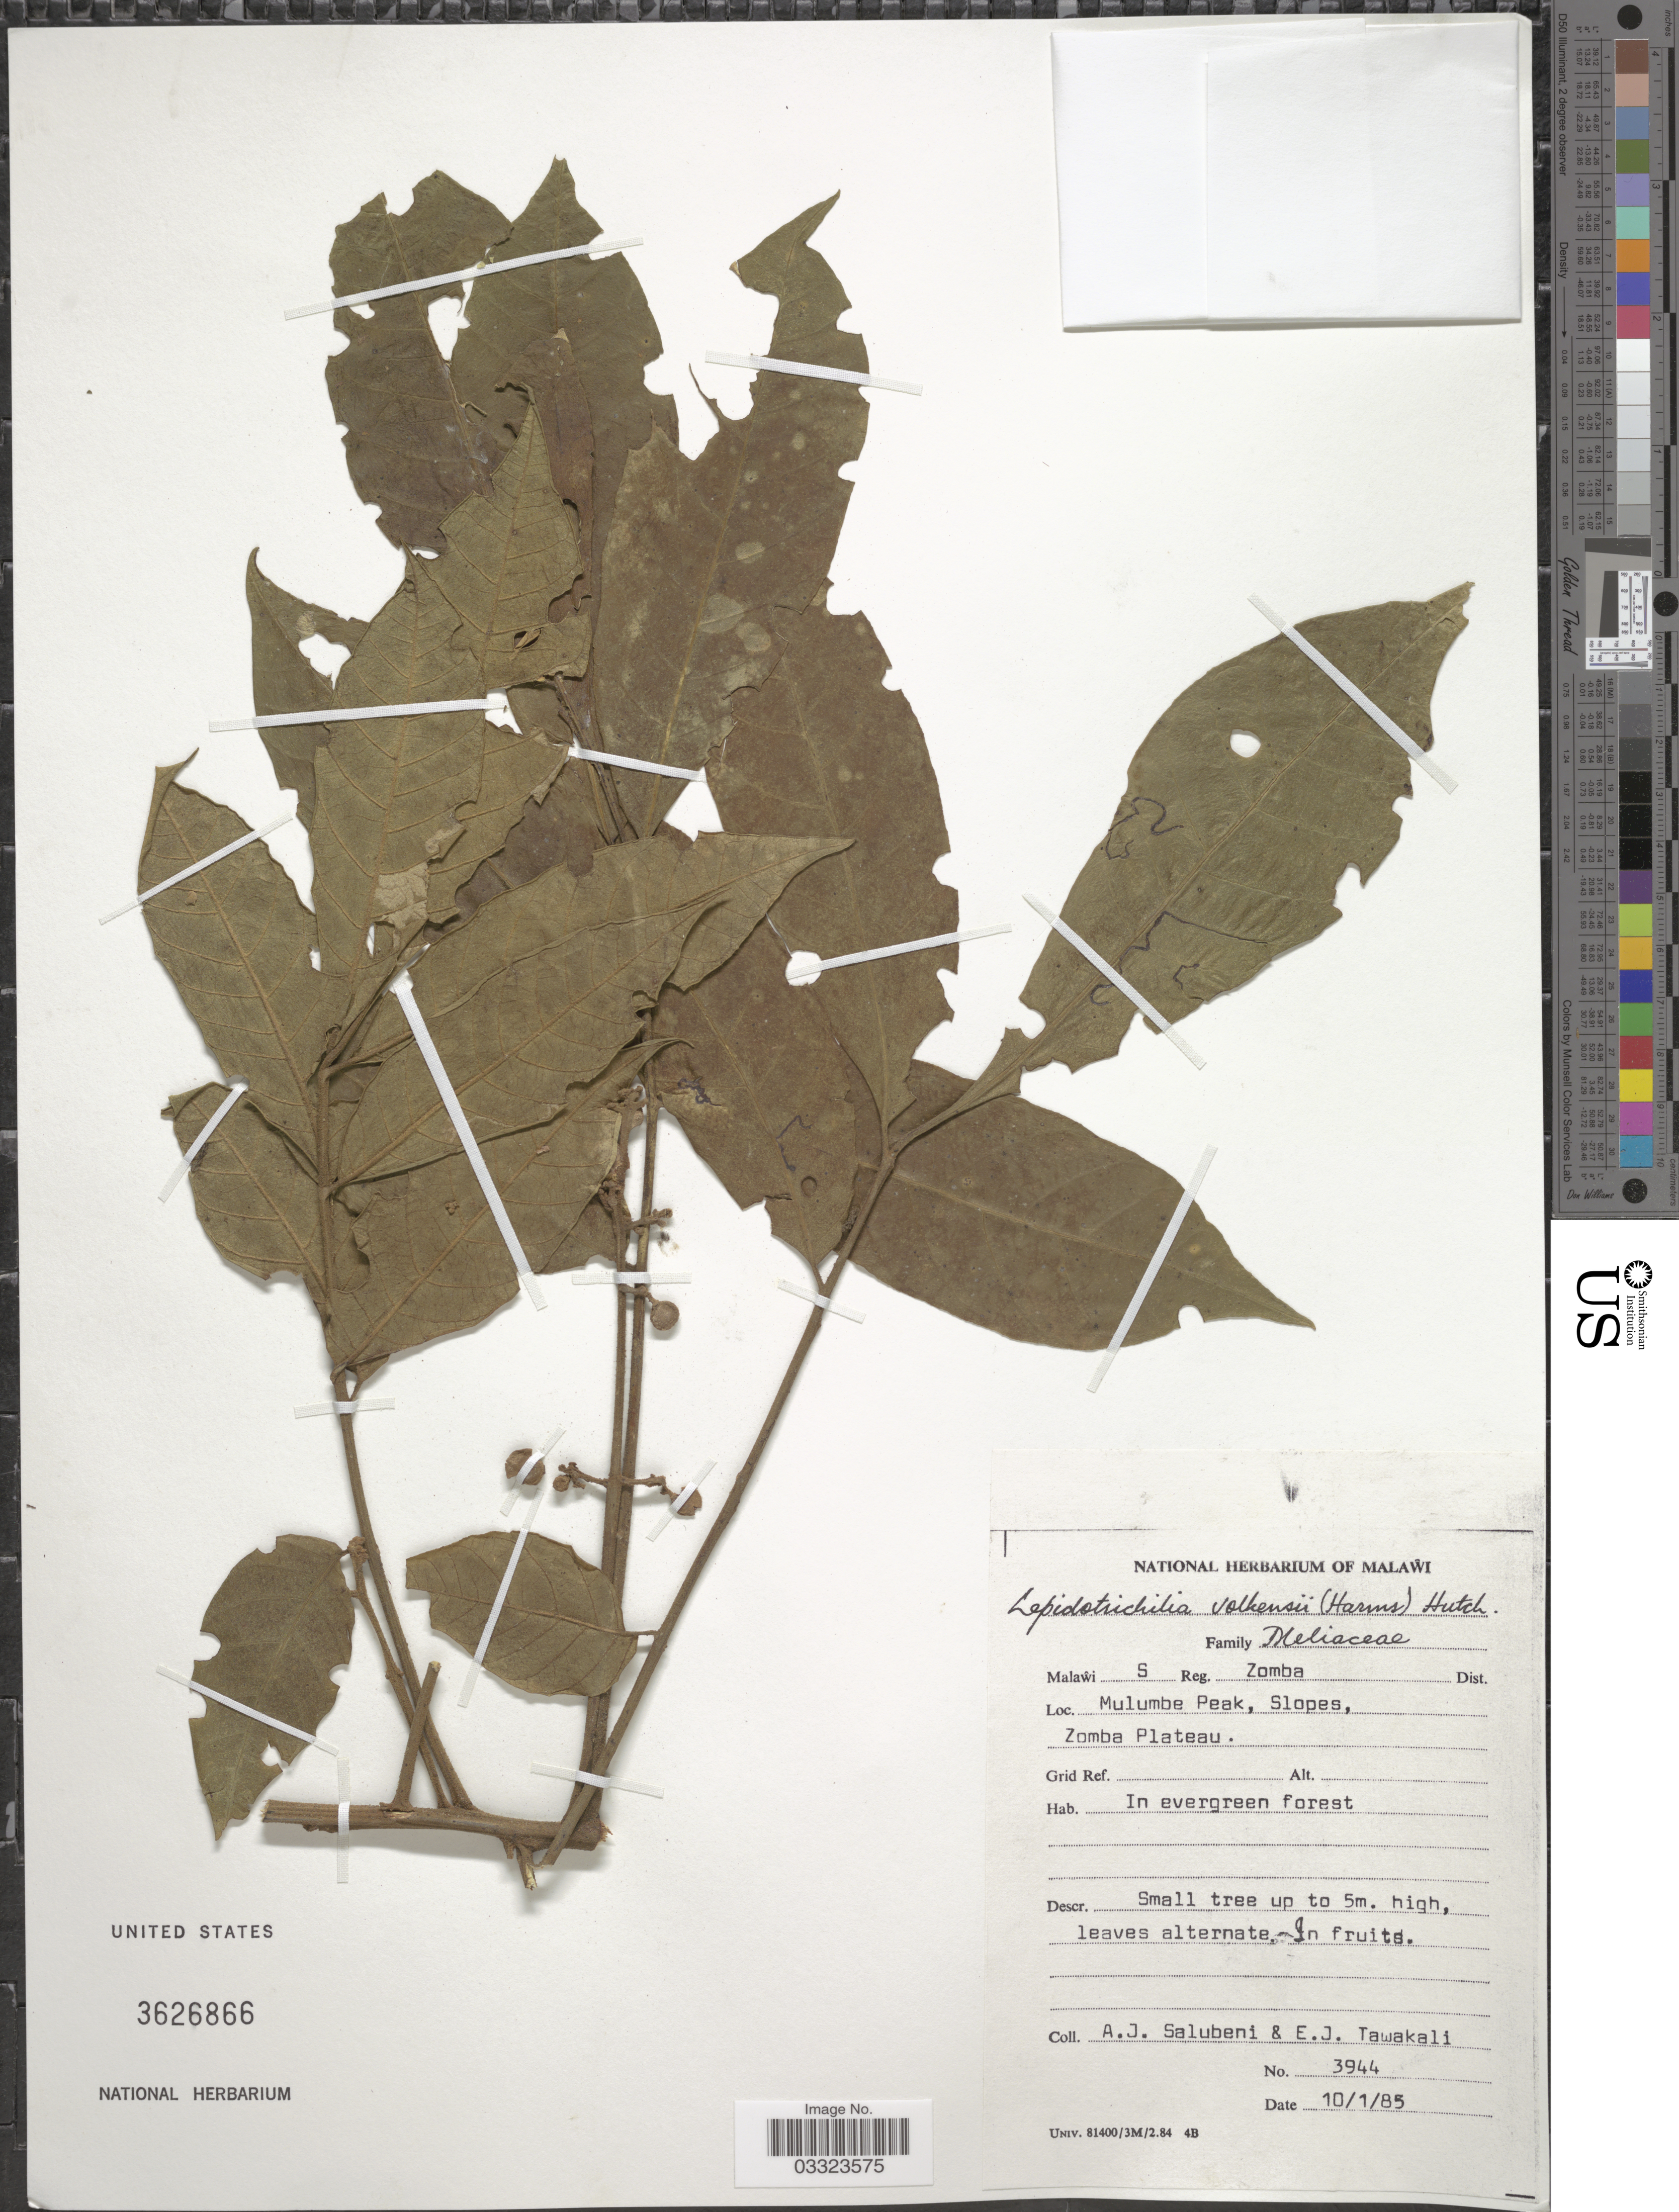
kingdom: Plantae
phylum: Tracheophyta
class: Magnoliopsida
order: Sapindales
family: Meliaceae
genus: Lepidotrichilia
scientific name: Lepidotrichilia volkensii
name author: (Gürke) J.-F. Leroy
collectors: A. J. Salubeni & E. Tawakali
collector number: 3944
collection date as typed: Transcribed d/m/y: 10/1/85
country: Malawi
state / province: Southern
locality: S Reg. Zomba Dist. Mulumbe Peak, Slopes, Zomba Plateau.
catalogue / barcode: US 3626866